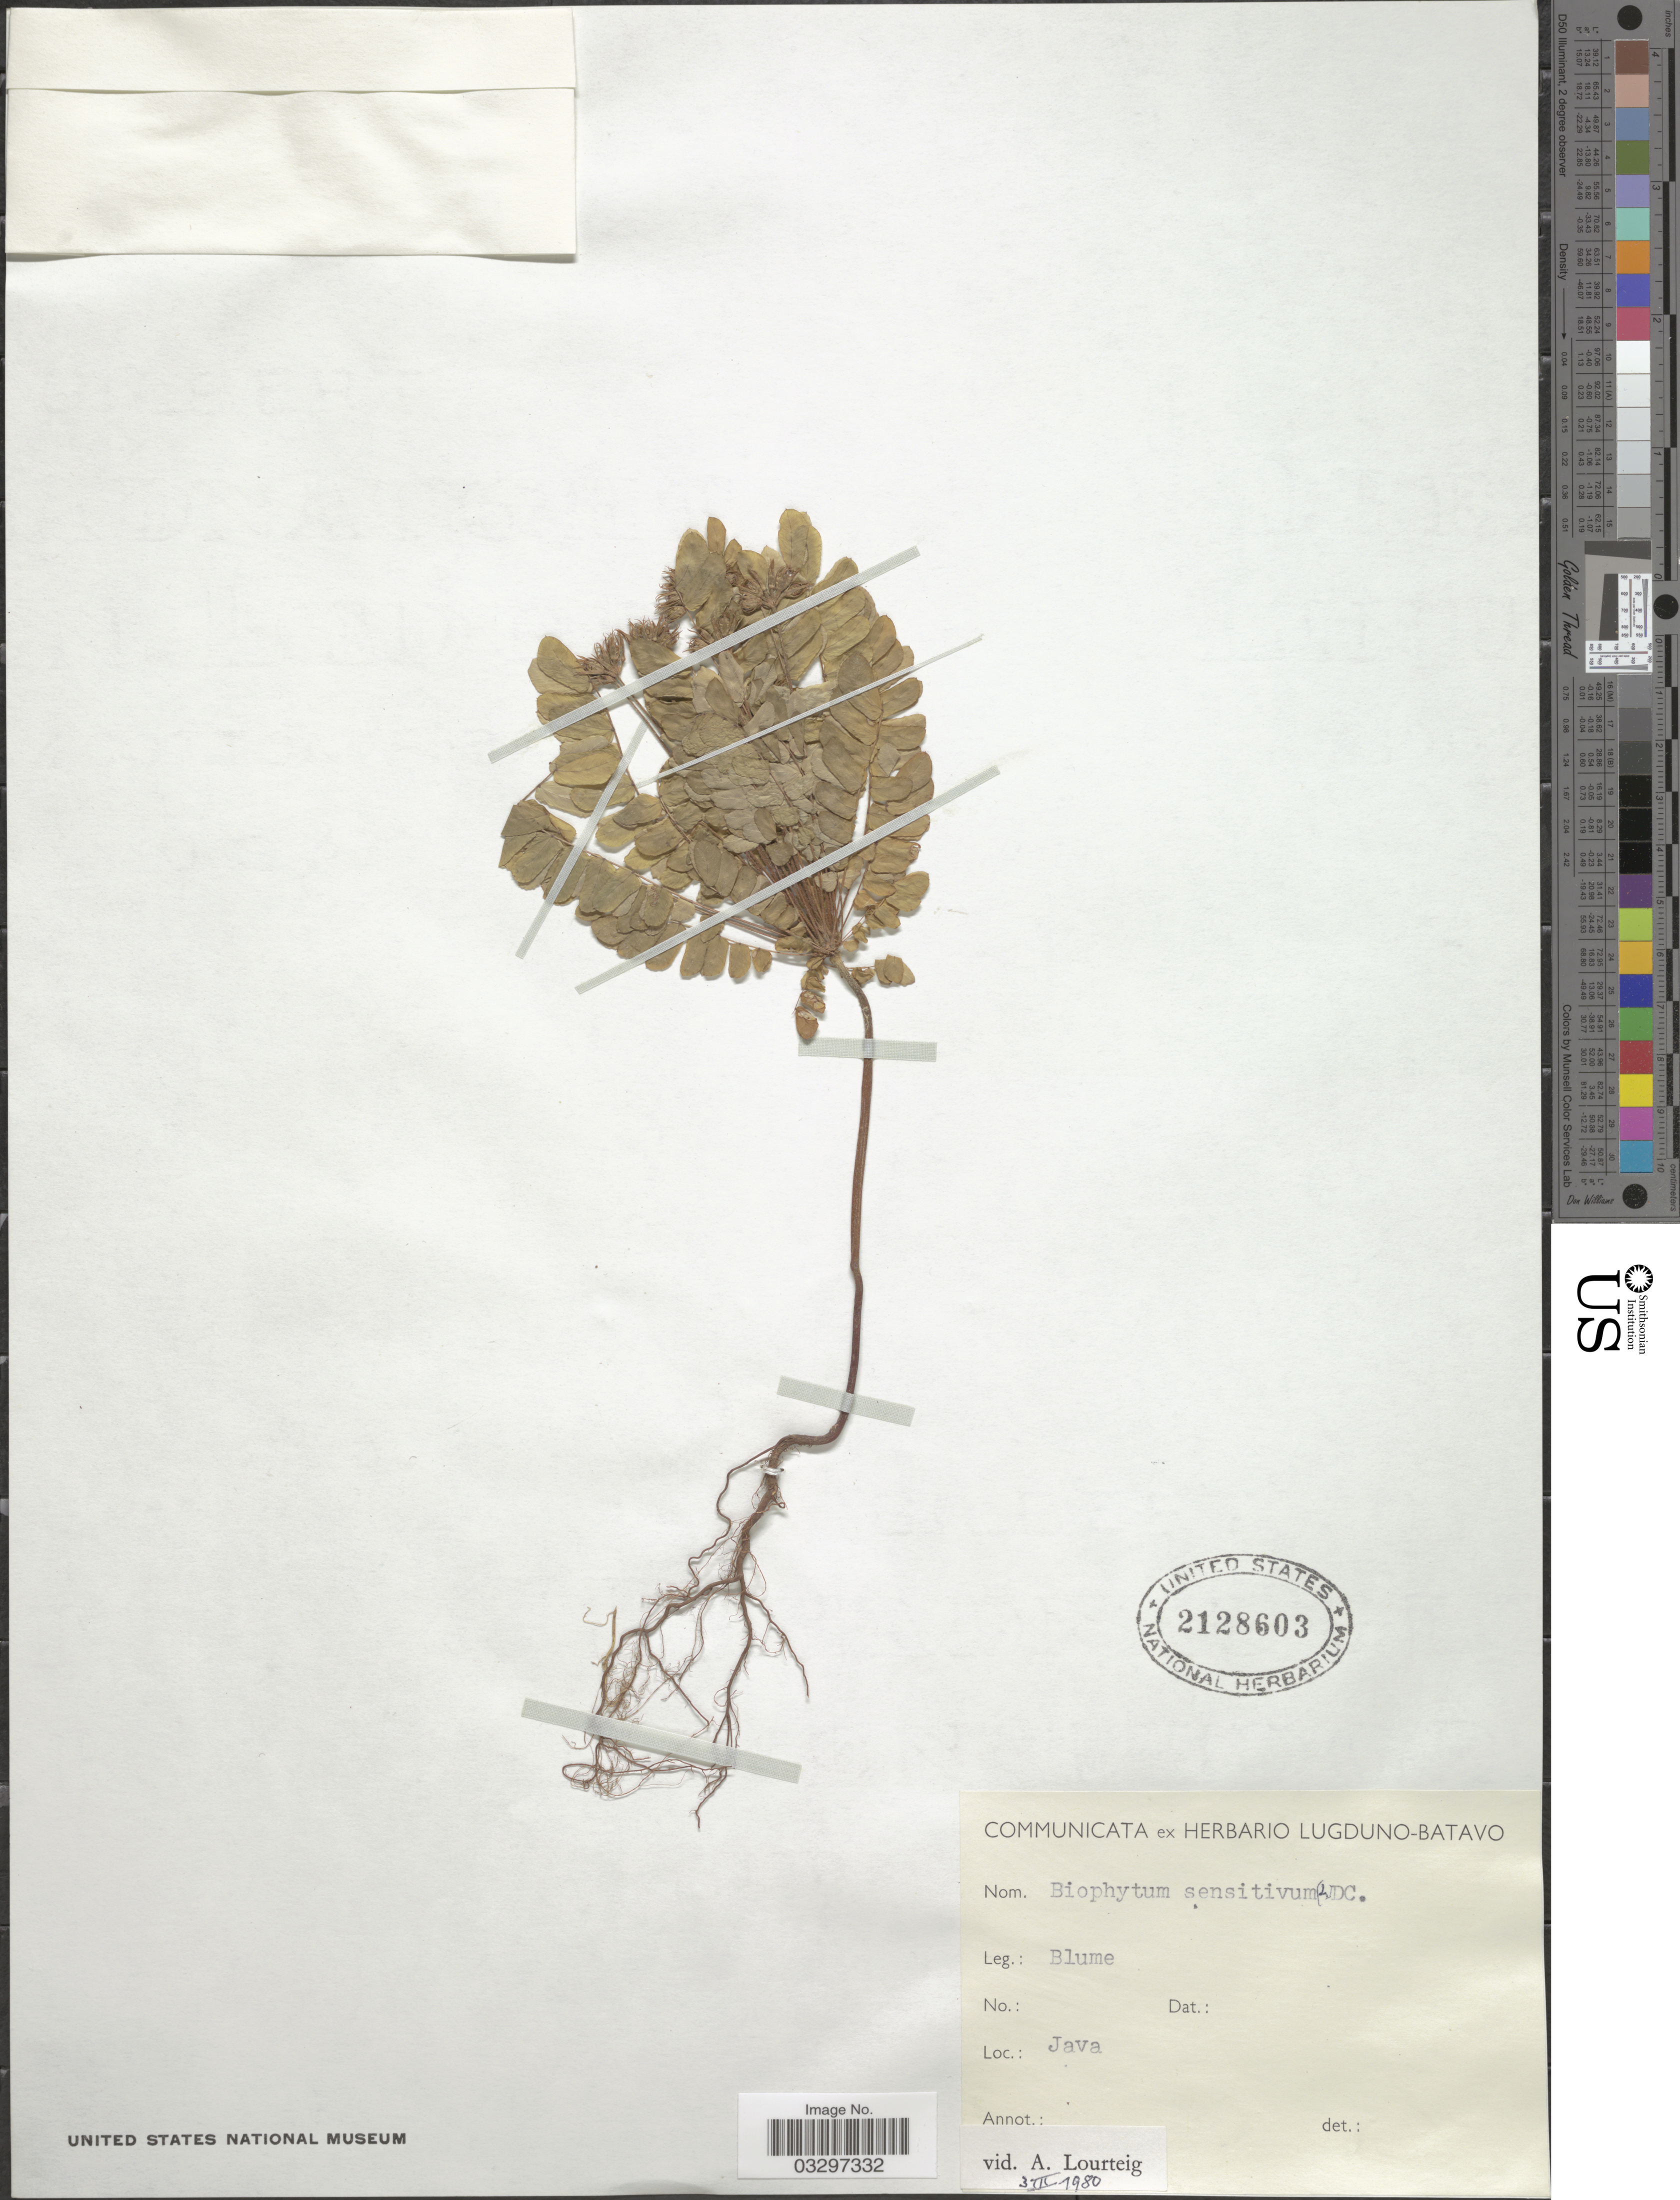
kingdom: Plantae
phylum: Tracheophyta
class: Magnoliopsida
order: Oxalidales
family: Oxalidaceae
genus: Biophytum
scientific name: Biophytum sensitivum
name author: (L.) DC.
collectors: -. Blume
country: Indonesia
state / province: Java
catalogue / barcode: US 2128603